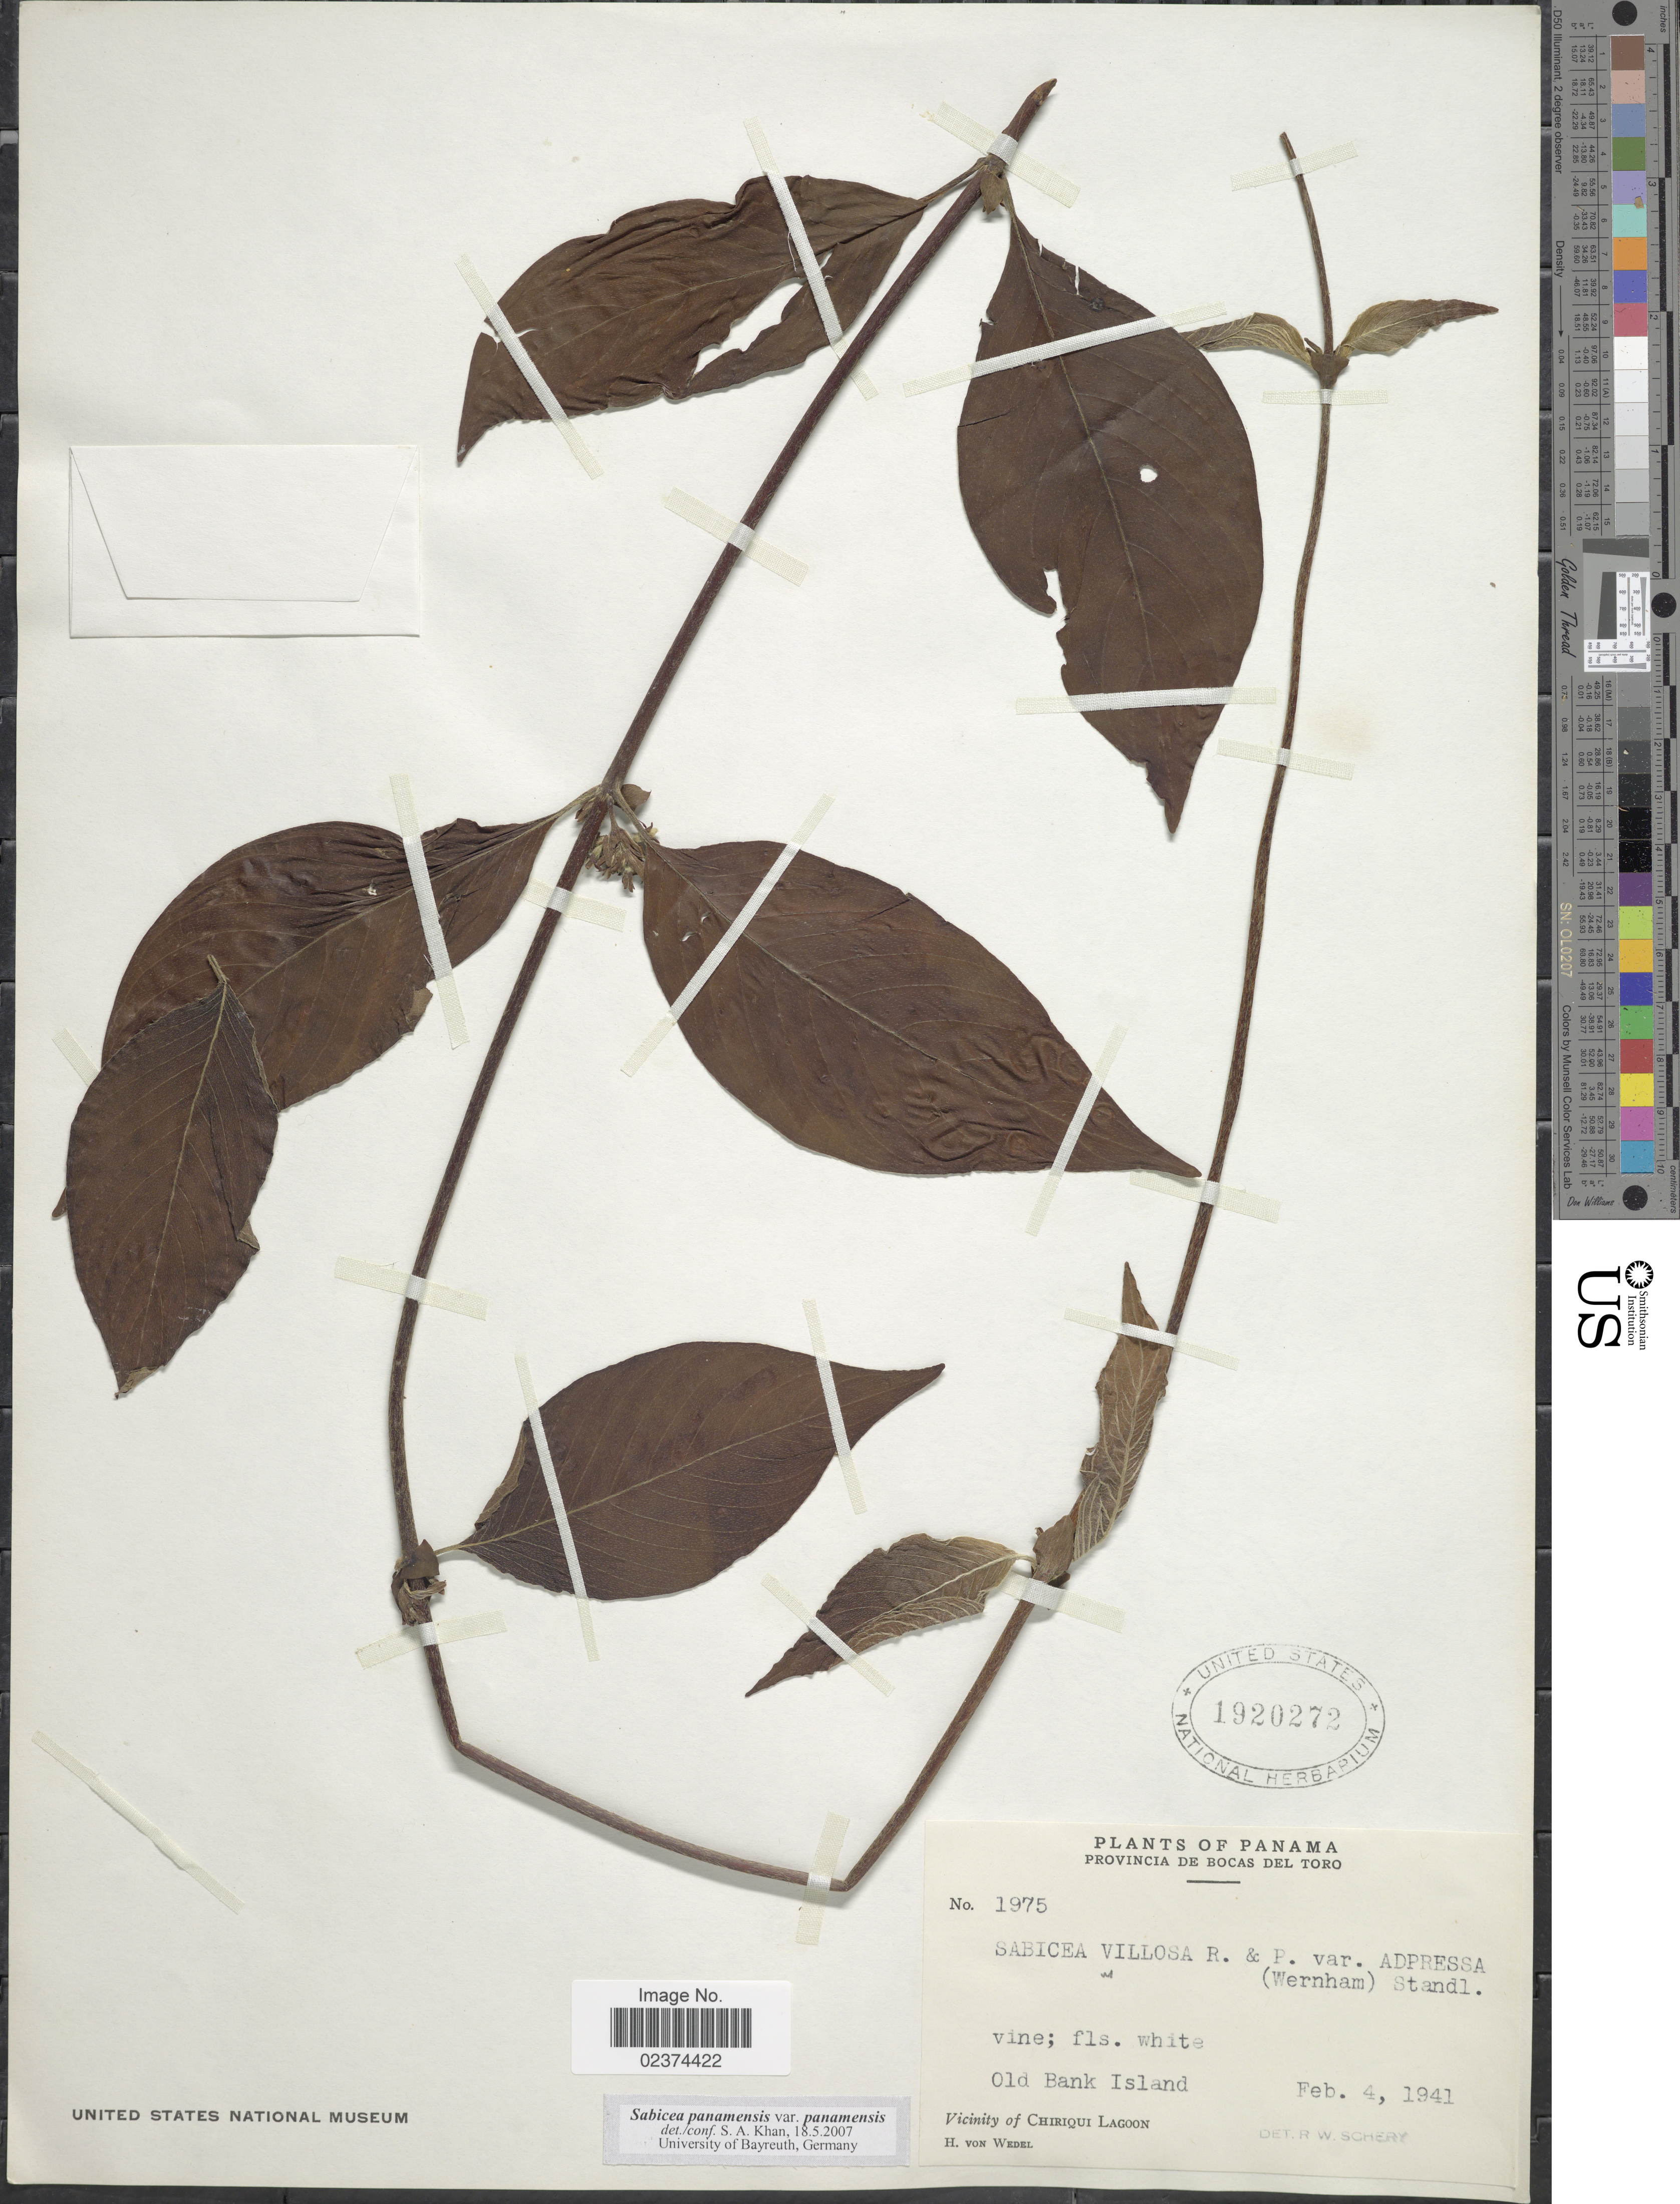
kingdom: Plantae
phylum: Tracheophyta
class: Magnoliopsida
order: Gentianales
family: Rubiaceae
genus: Sabicea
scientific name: Sabicea panamensis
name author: Wernham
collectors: H. von Wedel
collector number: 1975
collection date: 1941-02-04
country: Panama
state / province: Bocas del Toro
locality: Old Bank Island, Vicinity of Chiriqui Lagoon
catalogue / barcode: US 1920272